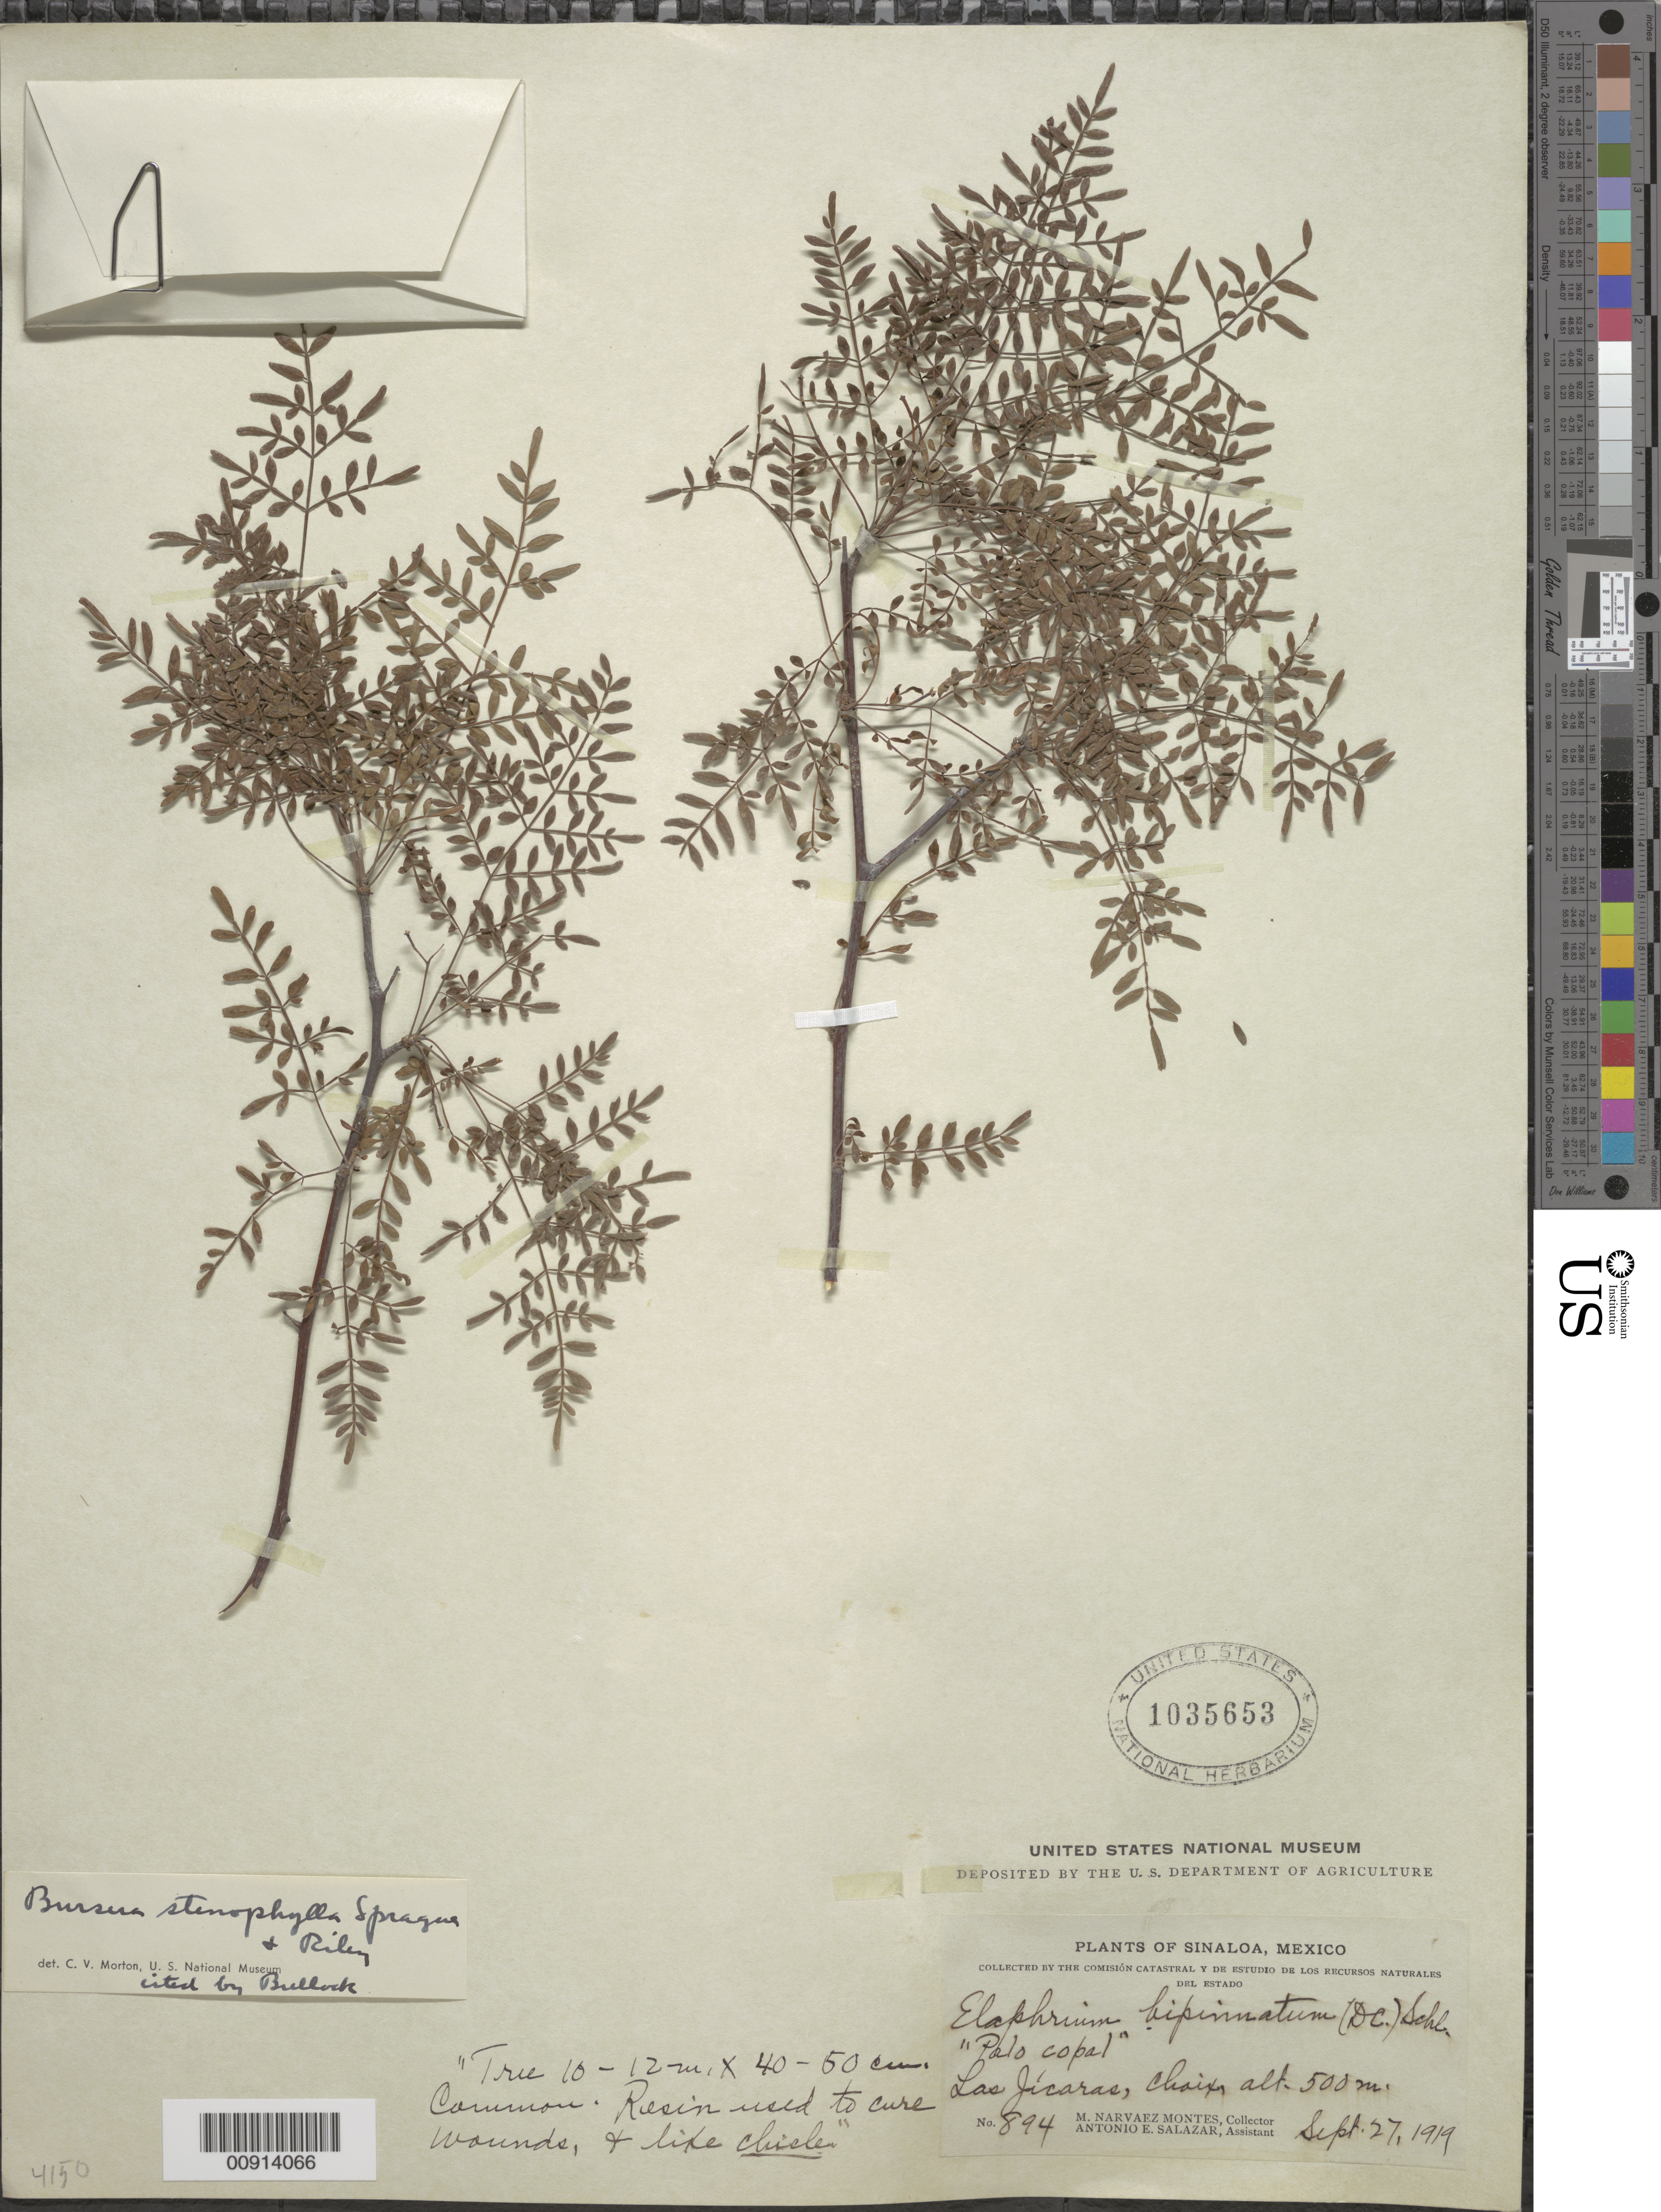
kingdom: Plantae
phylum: Tracheophyta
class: Magnoliopsida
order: Sapindales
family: Burseraceae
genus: Bursera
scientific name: Bursera stenophylla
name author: Sprague & L. Riley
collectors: M. Narvaez-Montes & A. E. Salazar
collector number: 894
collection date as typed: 27 Sep 1919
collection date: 1919-09-27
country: Mexico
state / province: Sinaloa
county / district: Choix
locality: Las Jícaras, Choix, Sinaloa.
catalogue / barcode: US 1035653